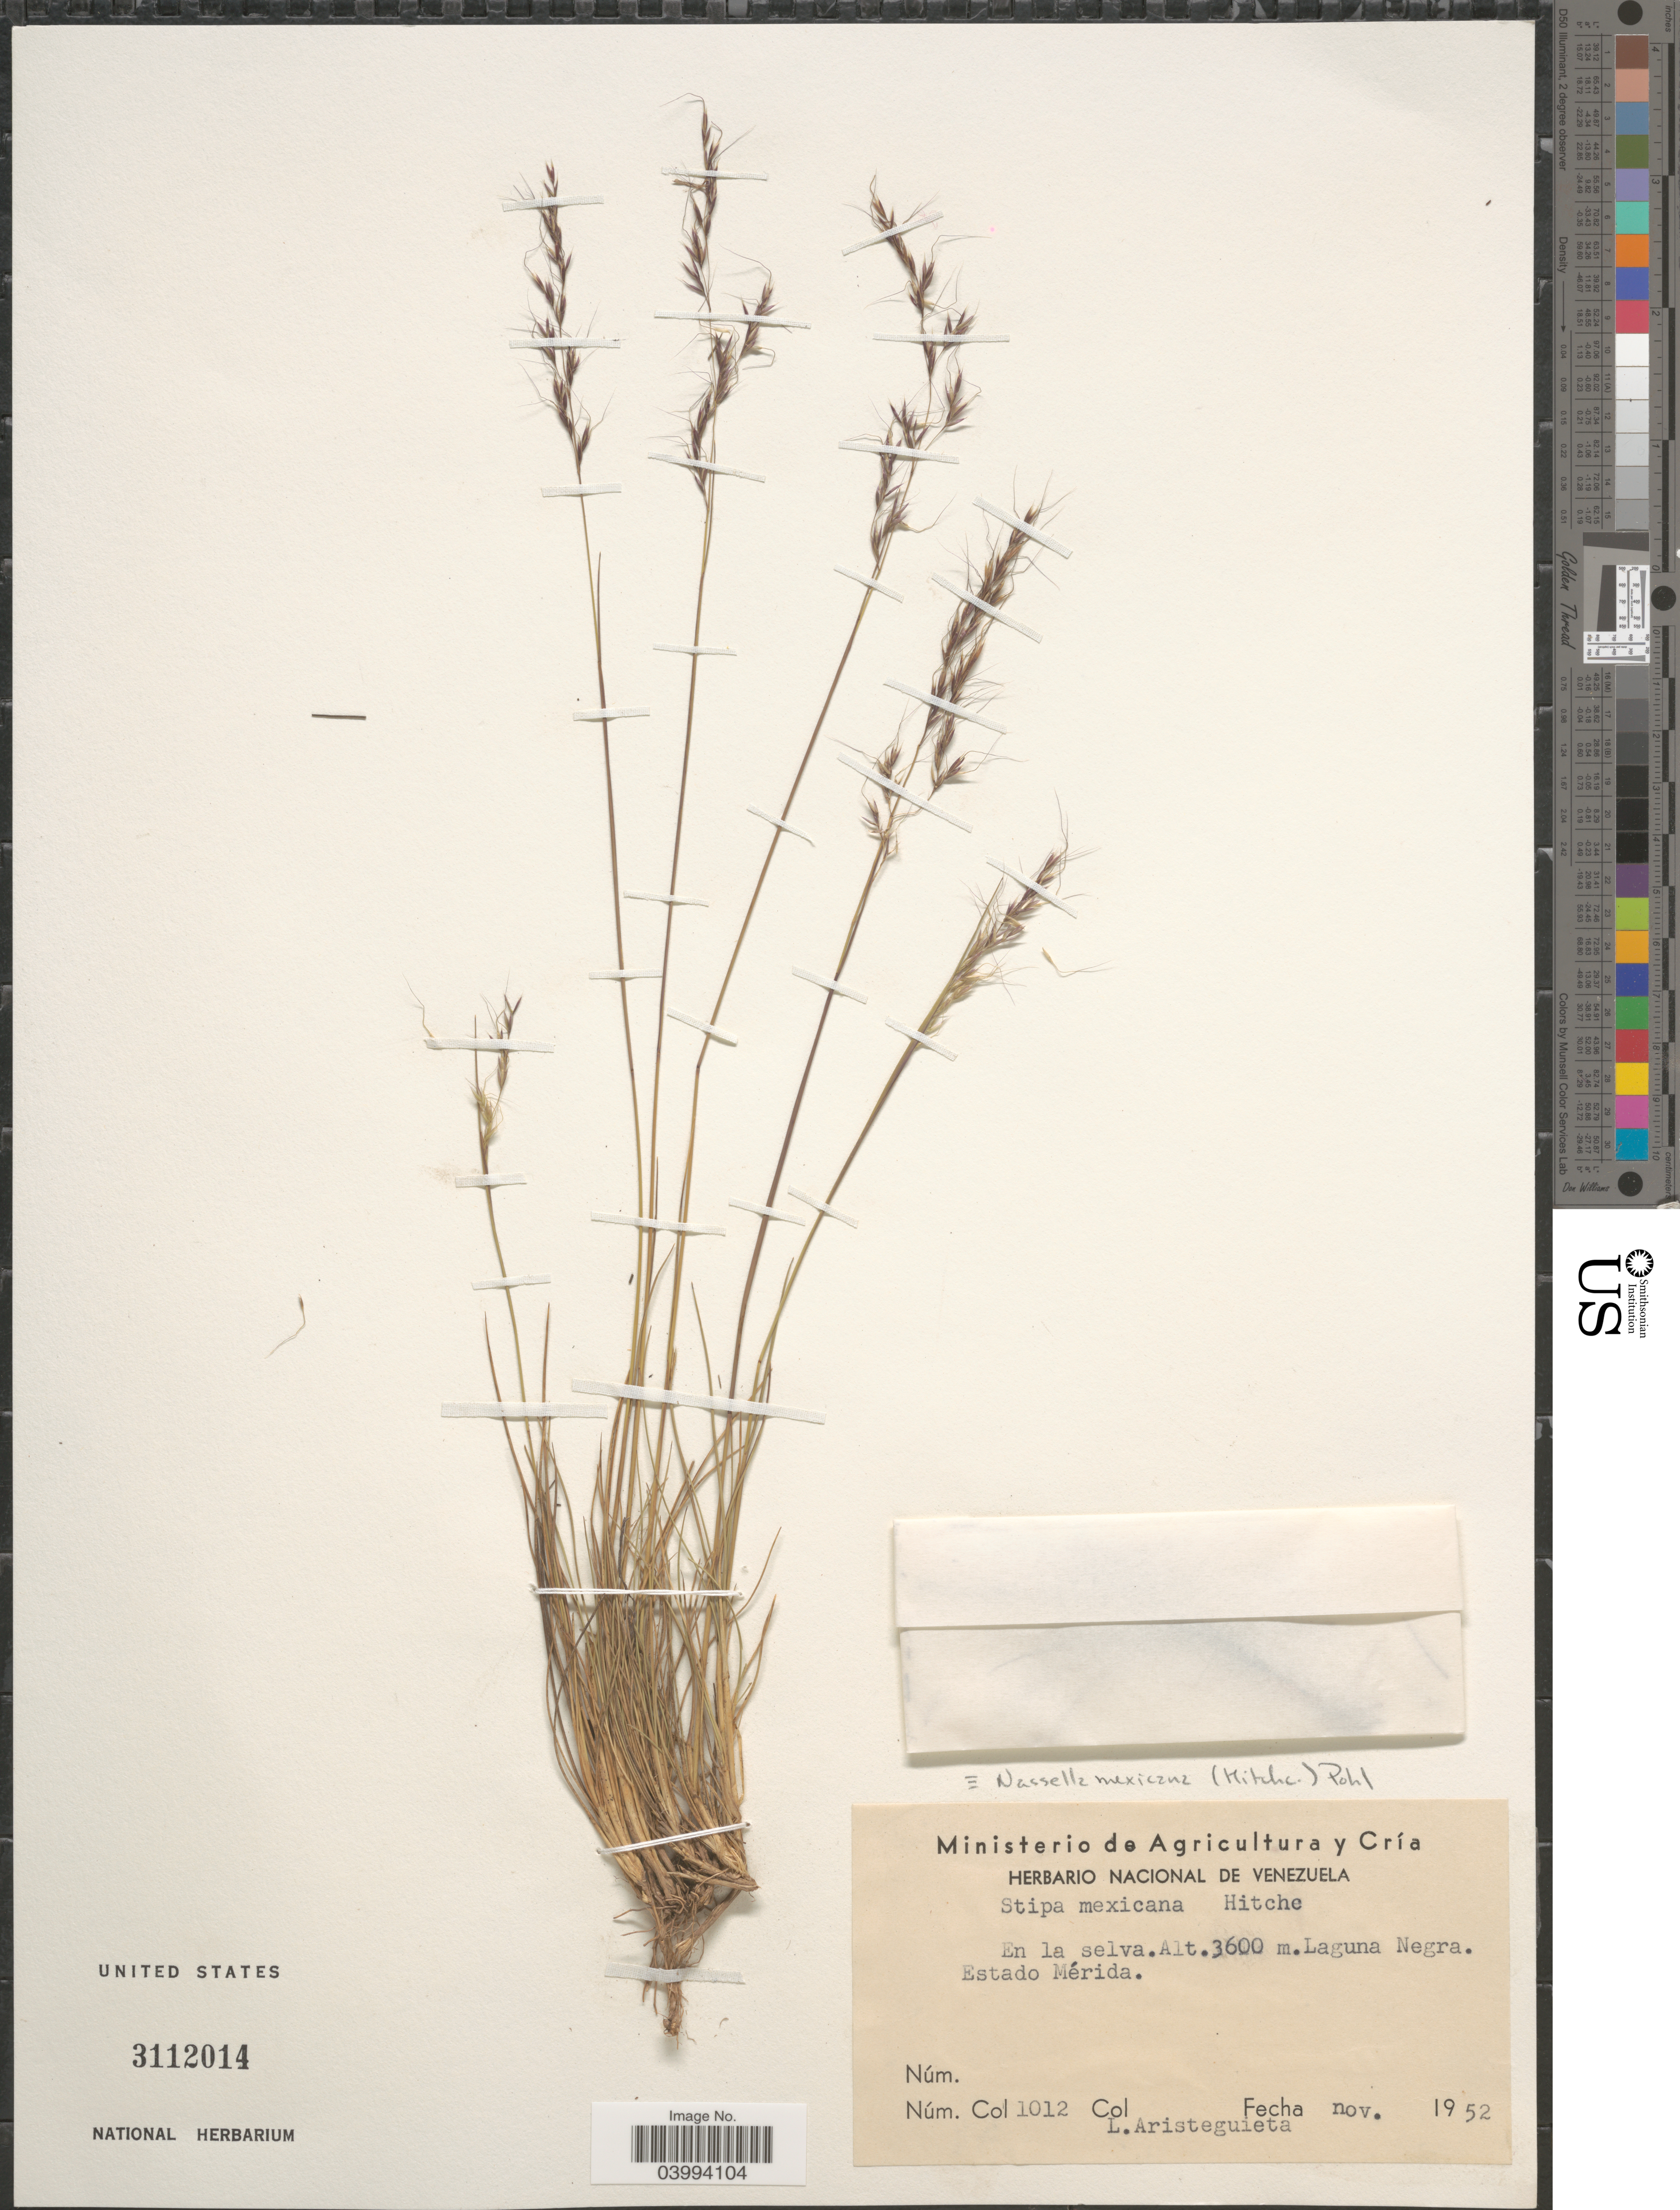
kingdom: Plantae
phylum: Tracheophyta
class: Liliopsida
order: Poales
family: Poaceae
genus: Nassella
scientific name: Nassella mexicana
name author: (Hitchc.) R.W. Pohl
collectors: L. Aristeguieta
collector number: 1012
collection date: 1952-11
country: Venezuela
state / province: Merida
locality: En la selva. Laguna Negra.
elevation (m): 3600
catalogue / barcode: US 3112014